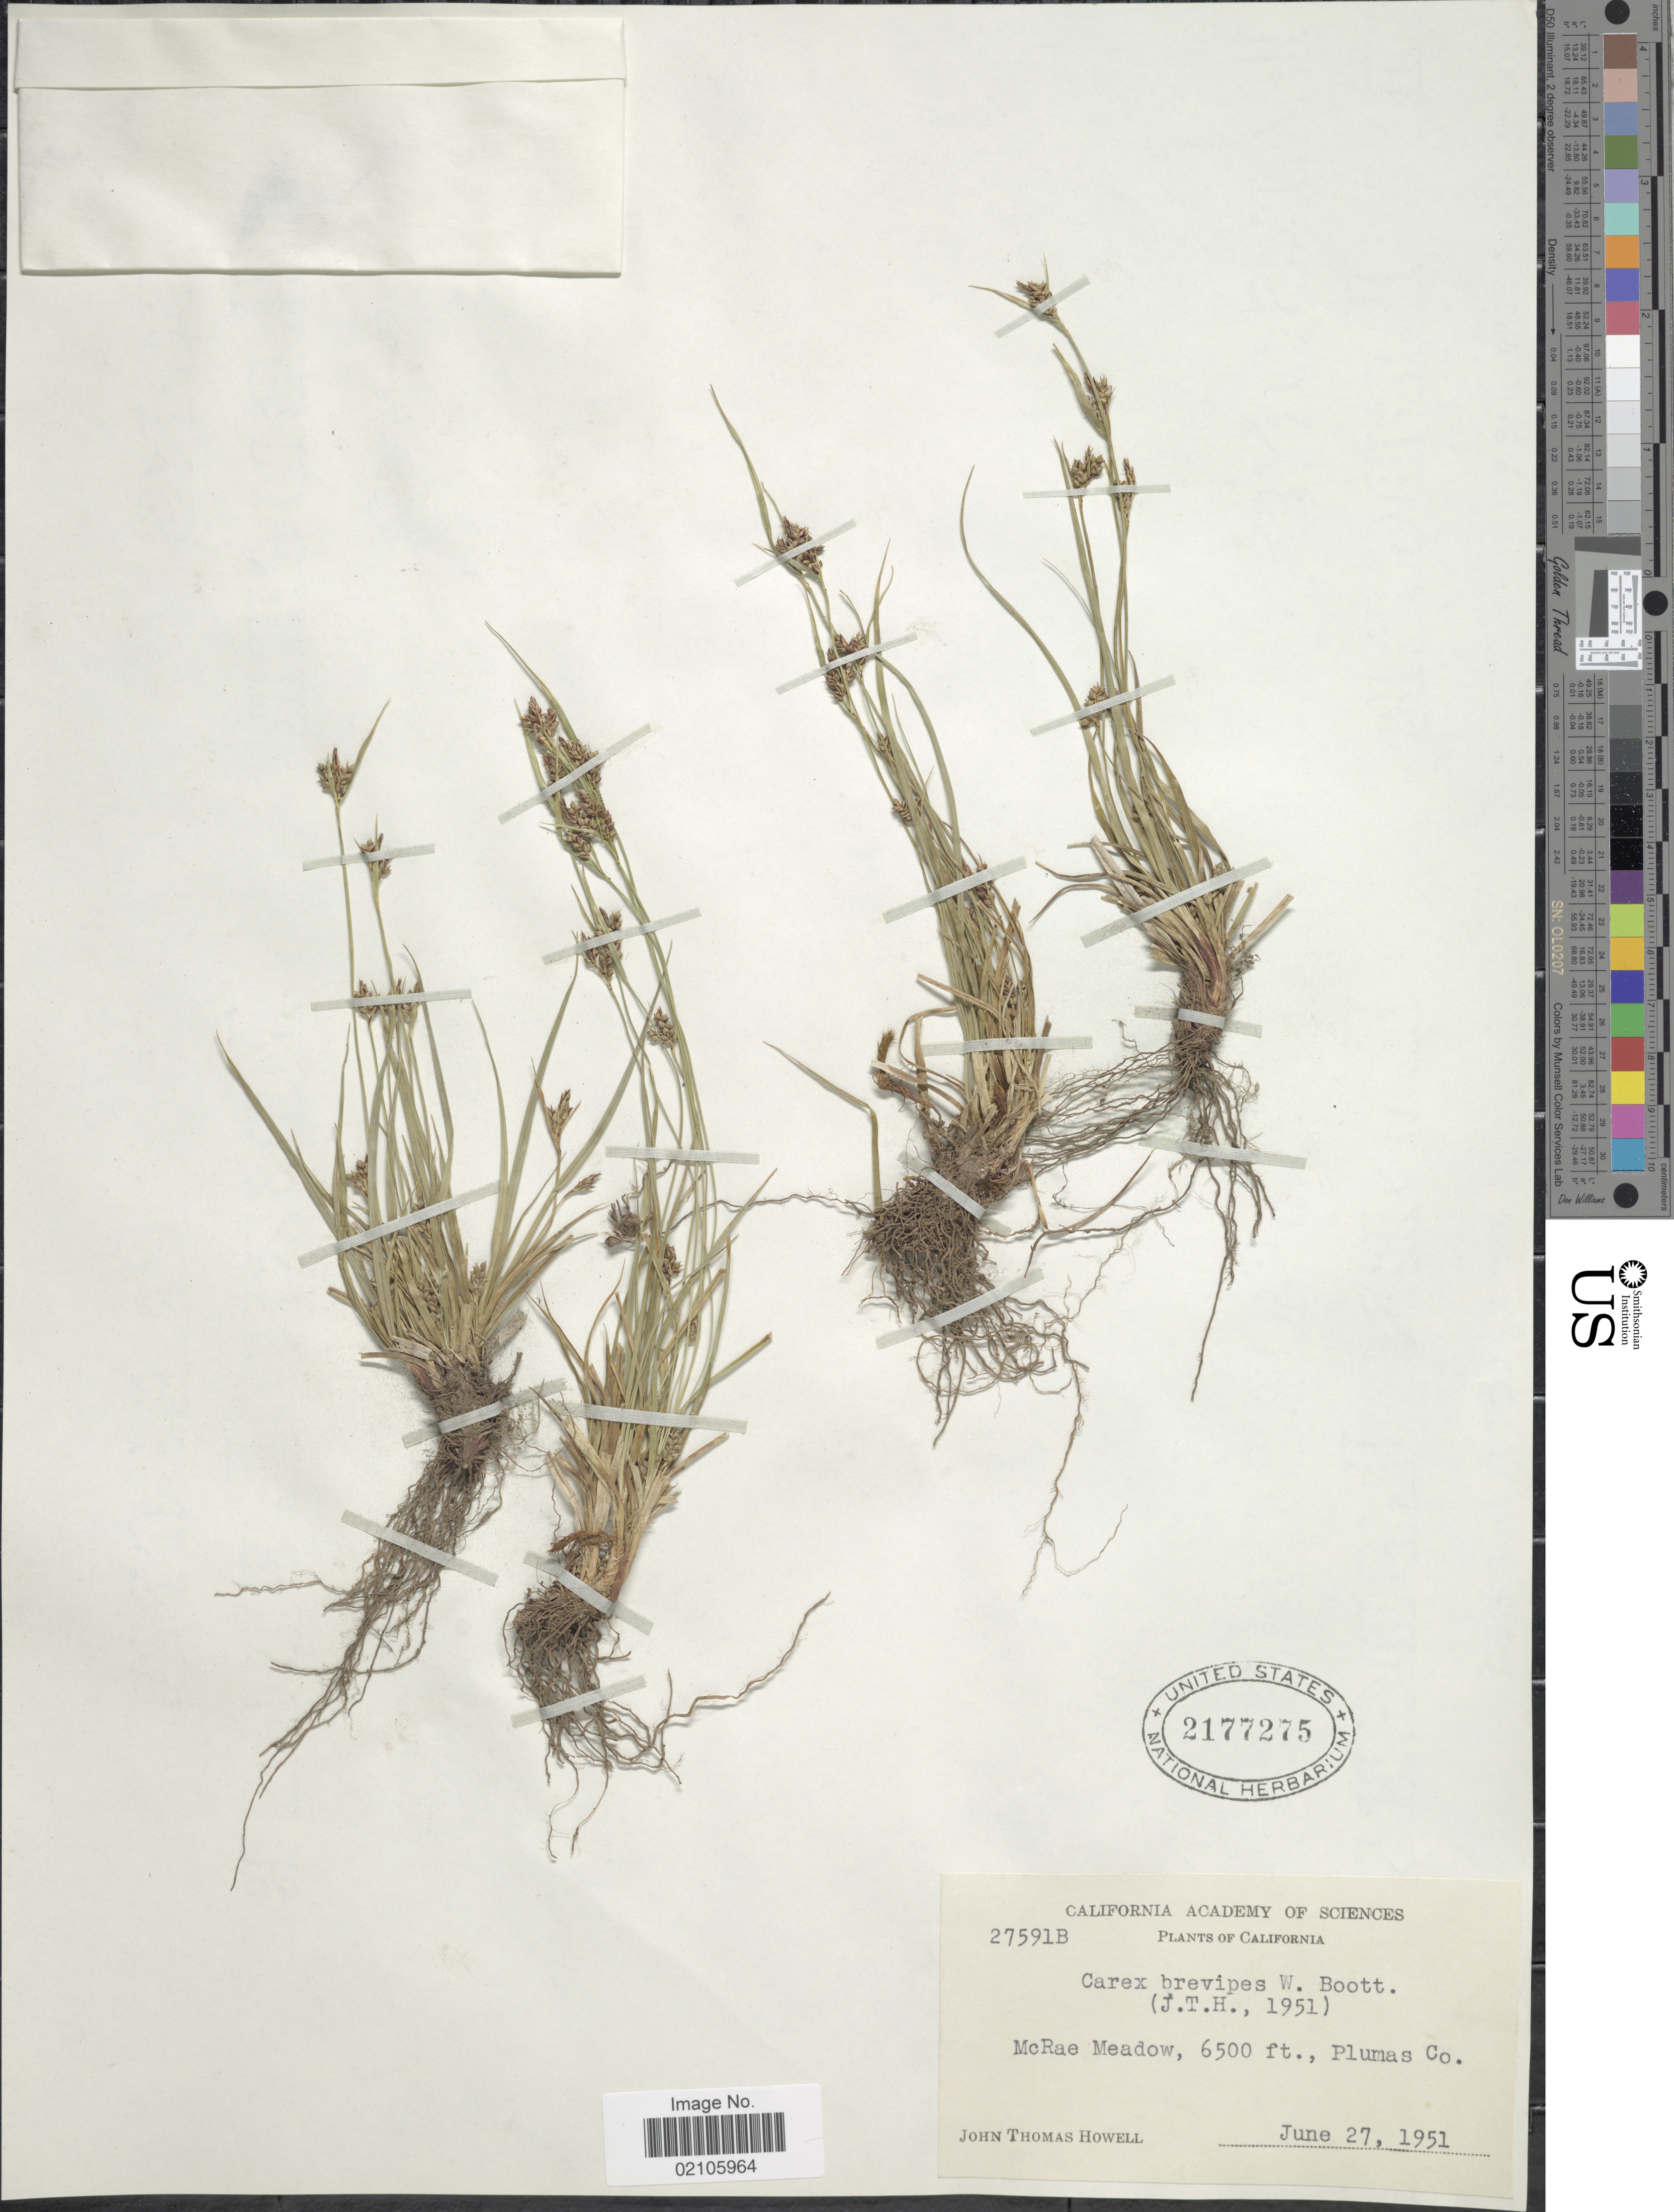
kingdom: Plantae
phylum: Tracheophyta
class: Liliopsida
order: Poales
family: Cyperaceae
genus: Carex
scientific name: Carex rossii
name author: Boott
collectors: J. T. Howell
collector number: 27591B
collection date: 1951-06-27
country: United States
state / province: California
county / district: Plumas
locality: McRae Meadow., Plumas Co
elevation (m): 1981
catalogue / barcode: US 2177275